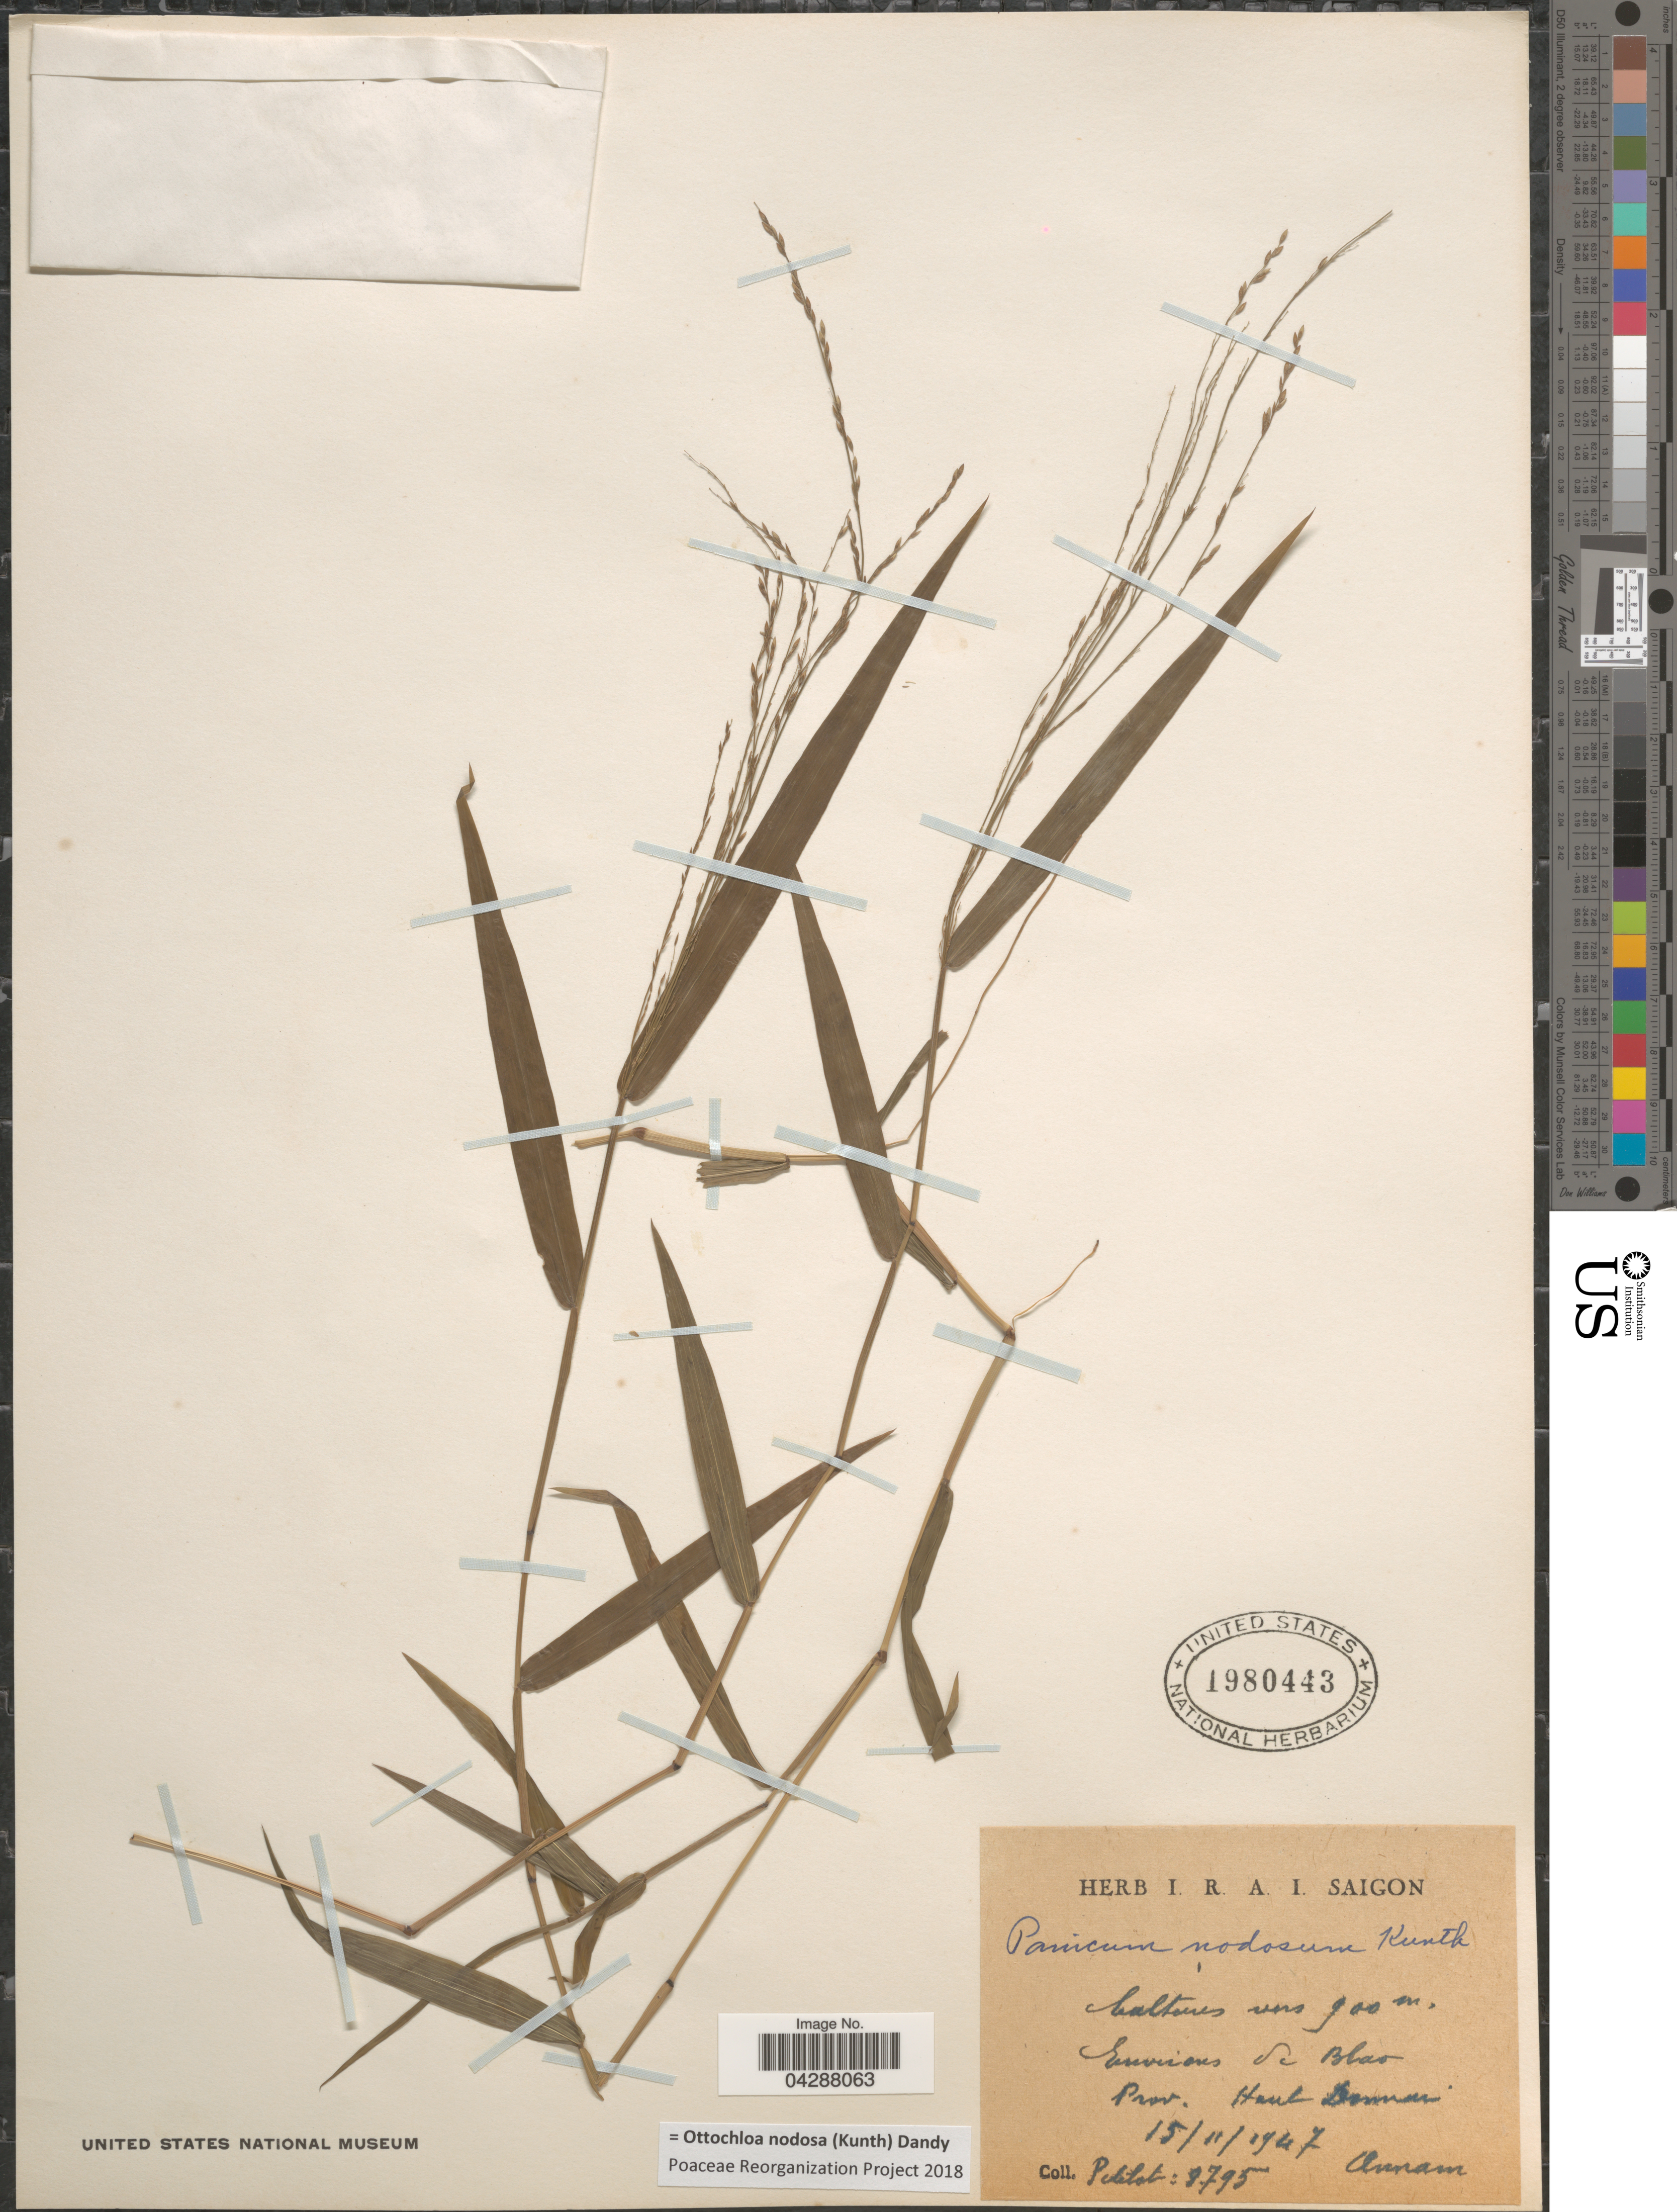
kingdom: Plantae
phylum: Tracheophyta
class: Liliopsida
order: Poales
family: Poaceae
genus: Ottochloa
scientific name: Ottochloa nodosa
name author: (Kunth) Dandy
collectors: Pételot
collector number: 8795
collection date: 1947-11-15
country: Vietnam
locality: Environs de Blao. Prov. Haut Donnai. Annam.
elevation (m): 900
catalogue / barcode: US 1980443